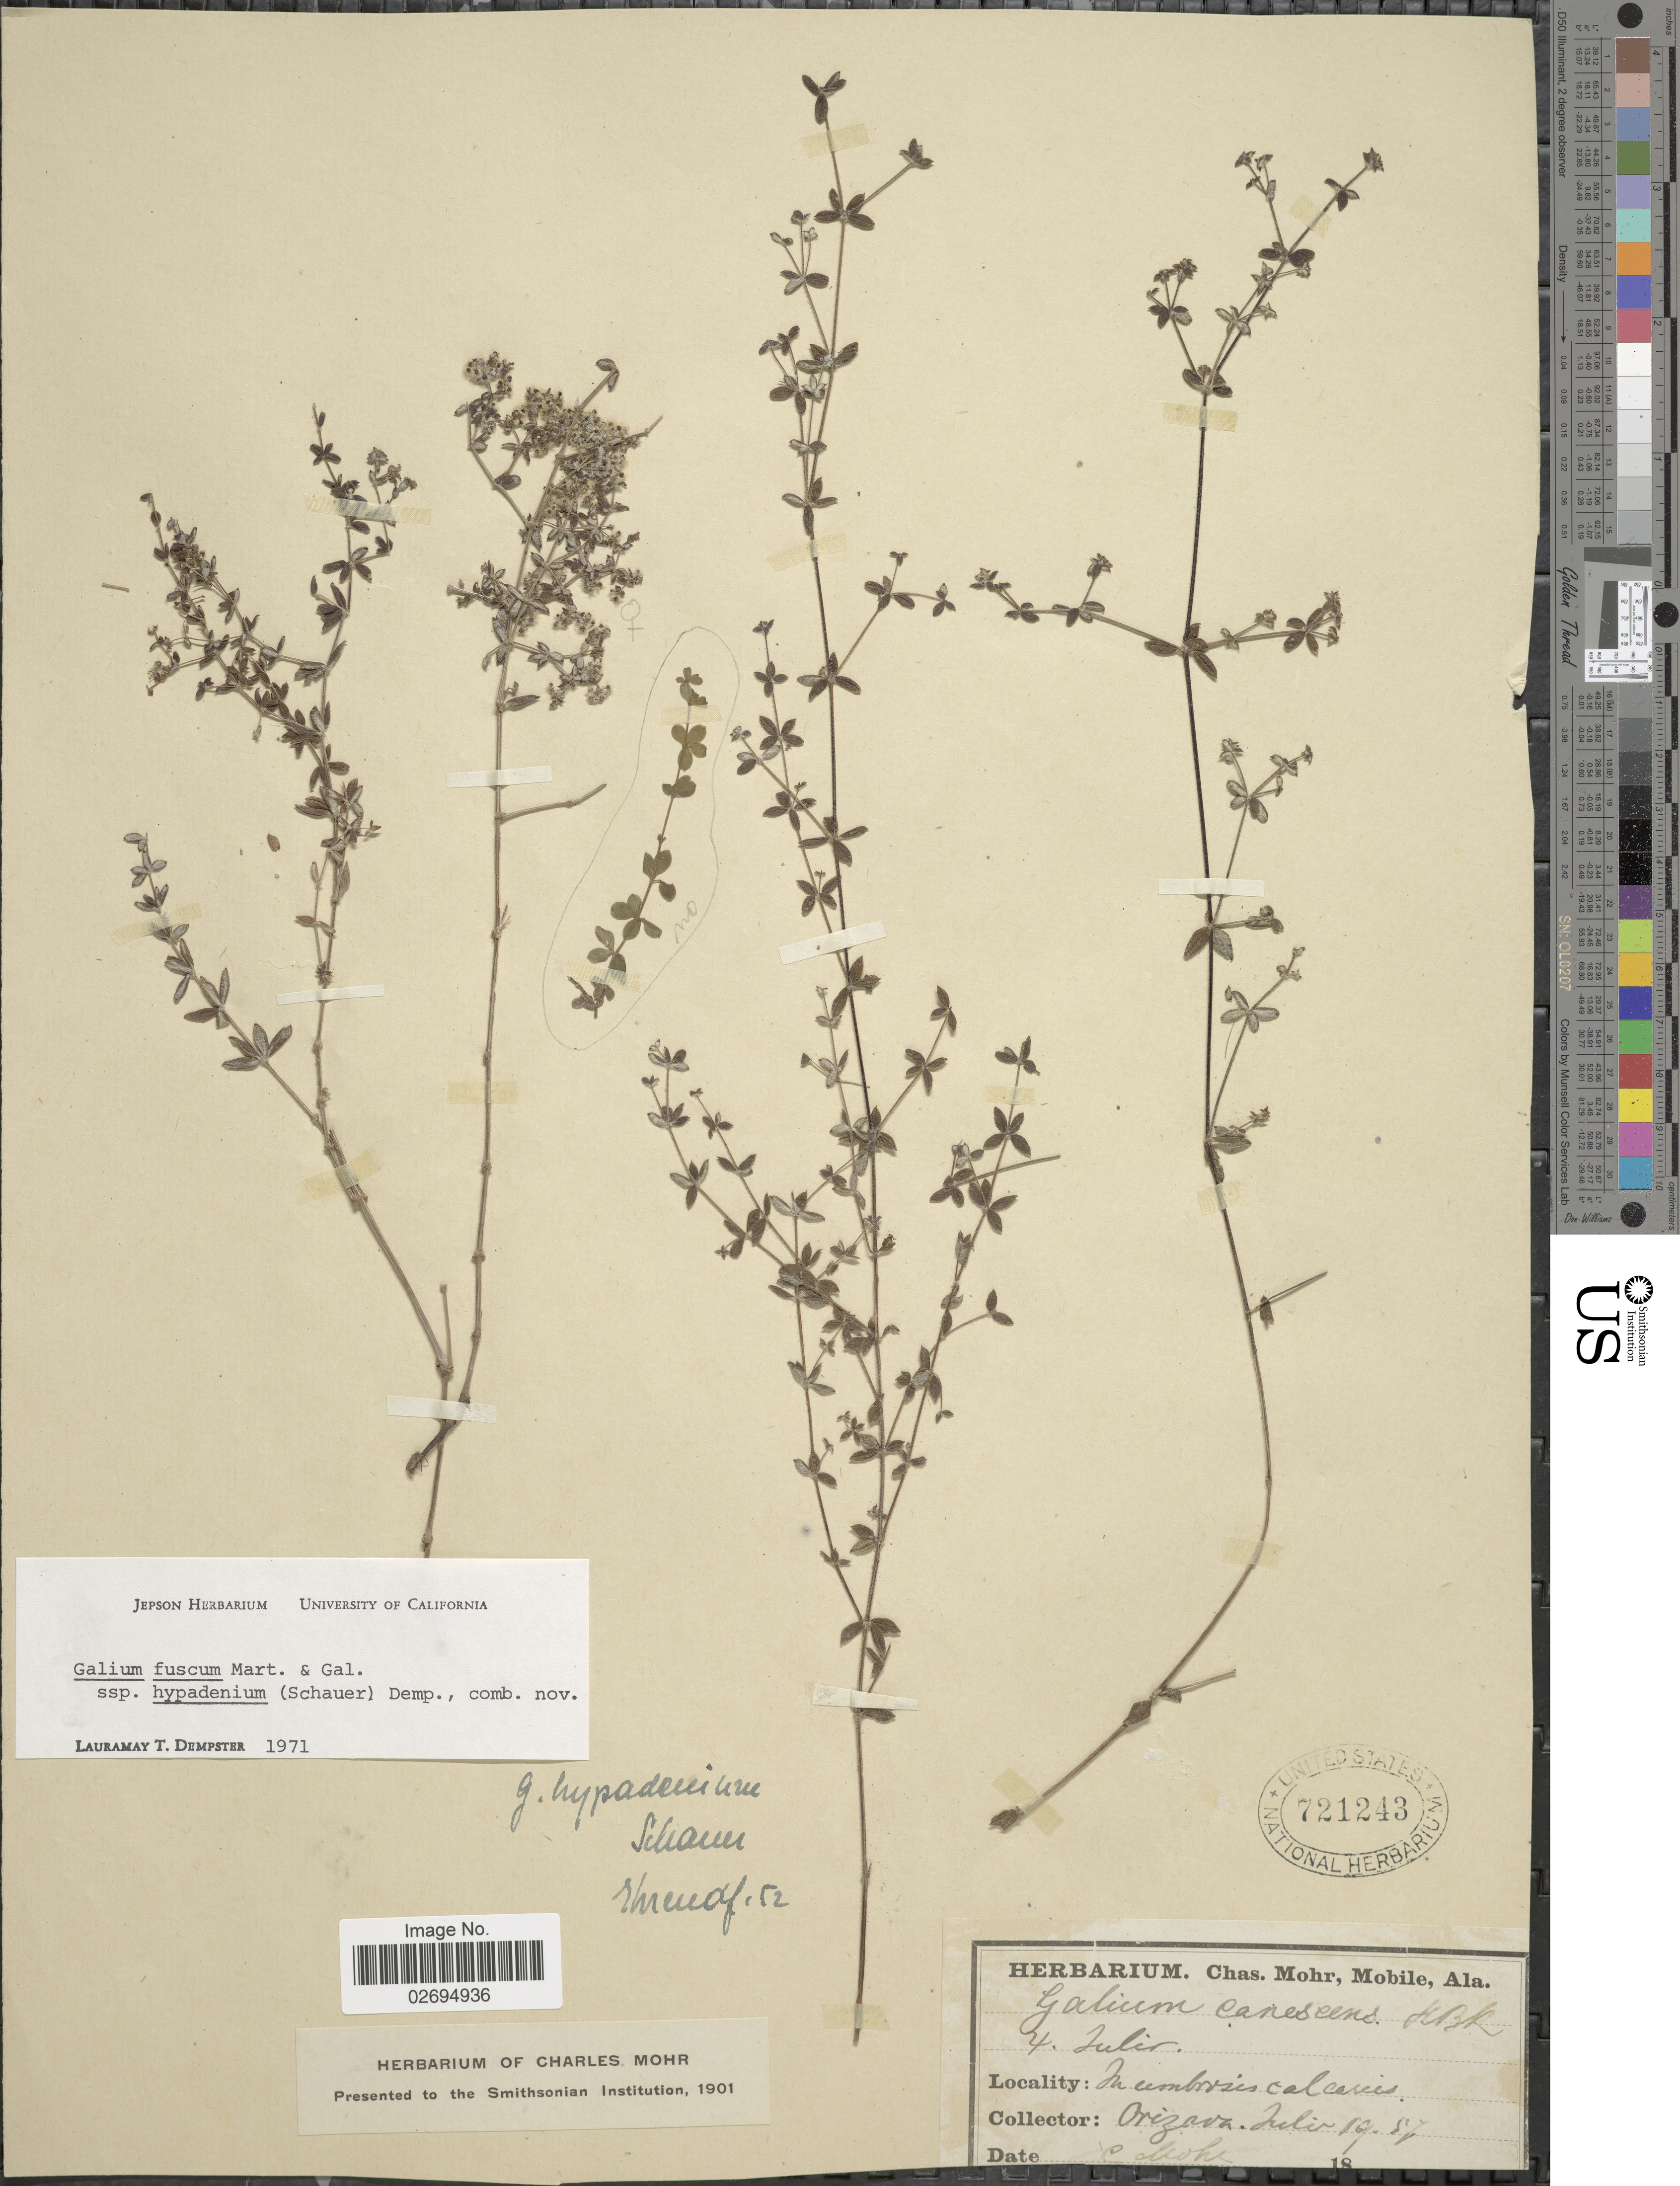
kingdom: Plantae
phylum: Tracheophyta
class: Magnoliopsida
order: Gentianales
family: Rubiaceae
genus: Galium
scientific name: Galium fuscum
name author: M. Martens & Galeotti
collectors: C. T. Mohr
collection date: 1857-07-04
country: Mexico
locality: In umbrosis calcareis, Orizava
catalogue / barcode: US 721243